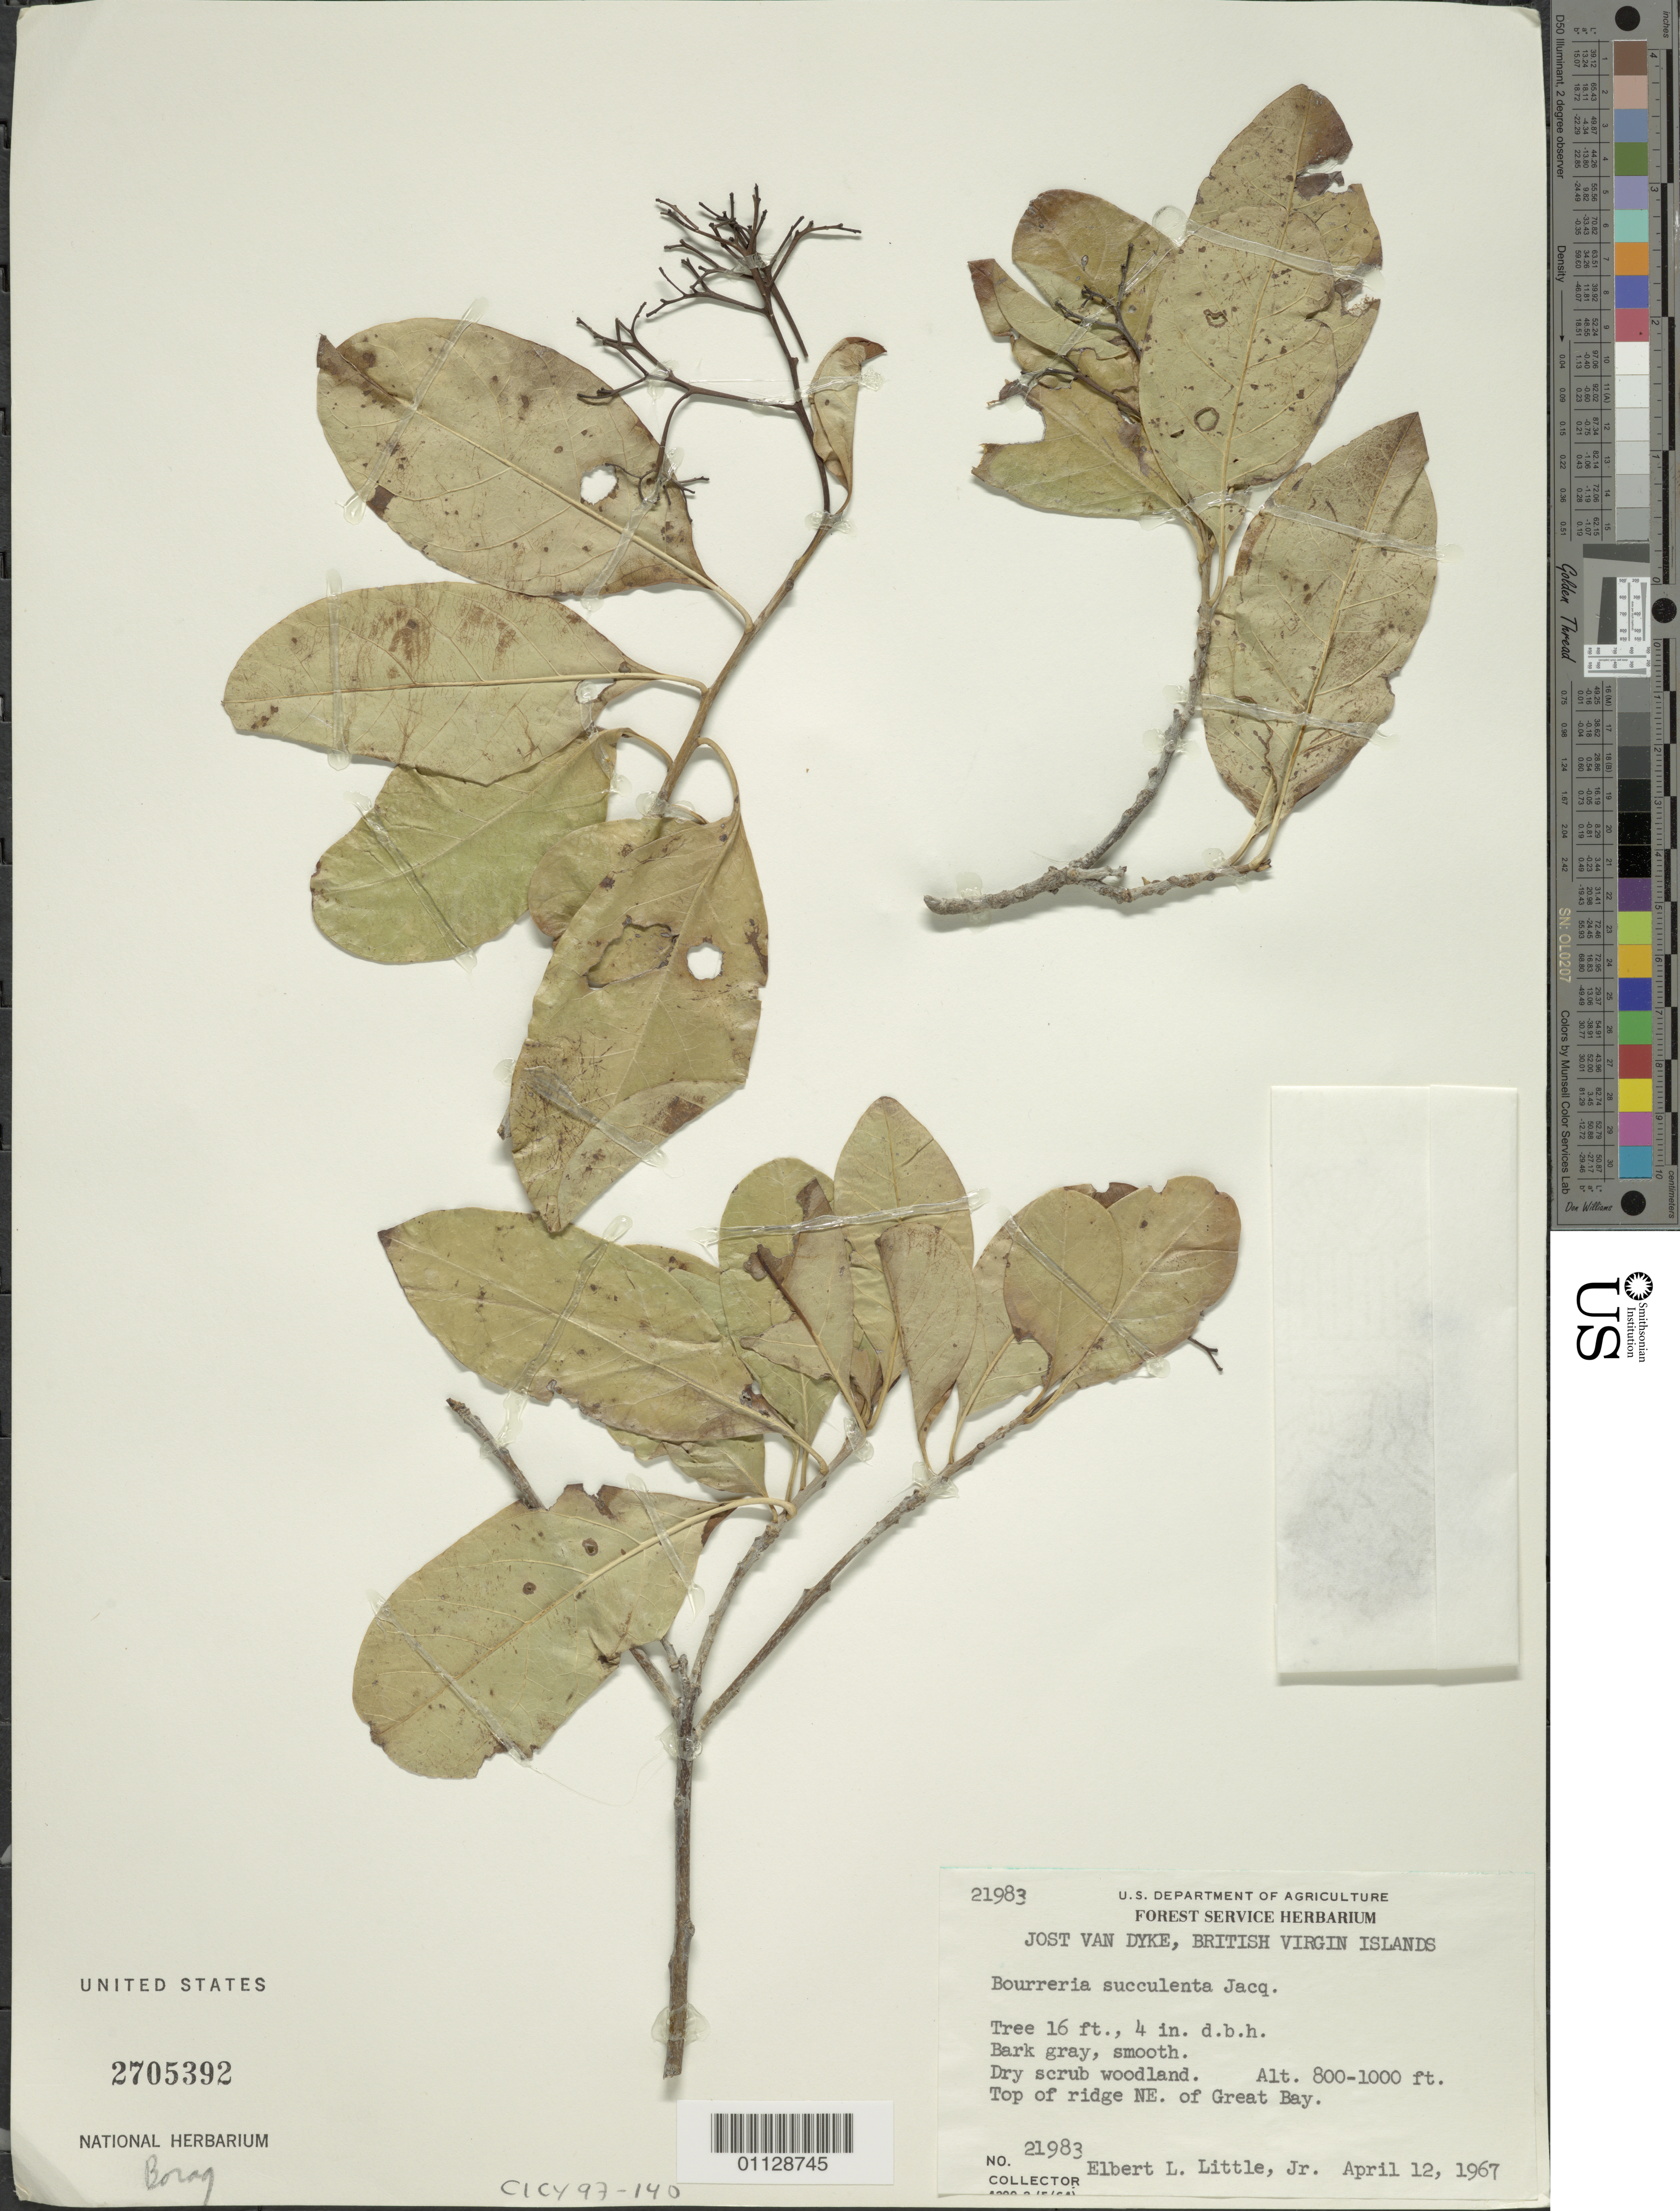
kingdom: Plantae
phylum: Tracheophyta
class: Magnoliopsida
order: Boraginales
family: Ehretiaceae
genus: Bourreria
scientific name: Bourreria succulenta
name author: Jacq.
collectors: E. L. Little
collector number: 21983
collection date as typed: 12 Apr 1967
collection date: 1967-04-12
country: British Virgin Islands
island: Jost Van Dyke I.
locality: Top of ridge NE of Great Bay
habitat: dry scrub woodland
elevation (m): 244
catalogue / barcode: US 2705392